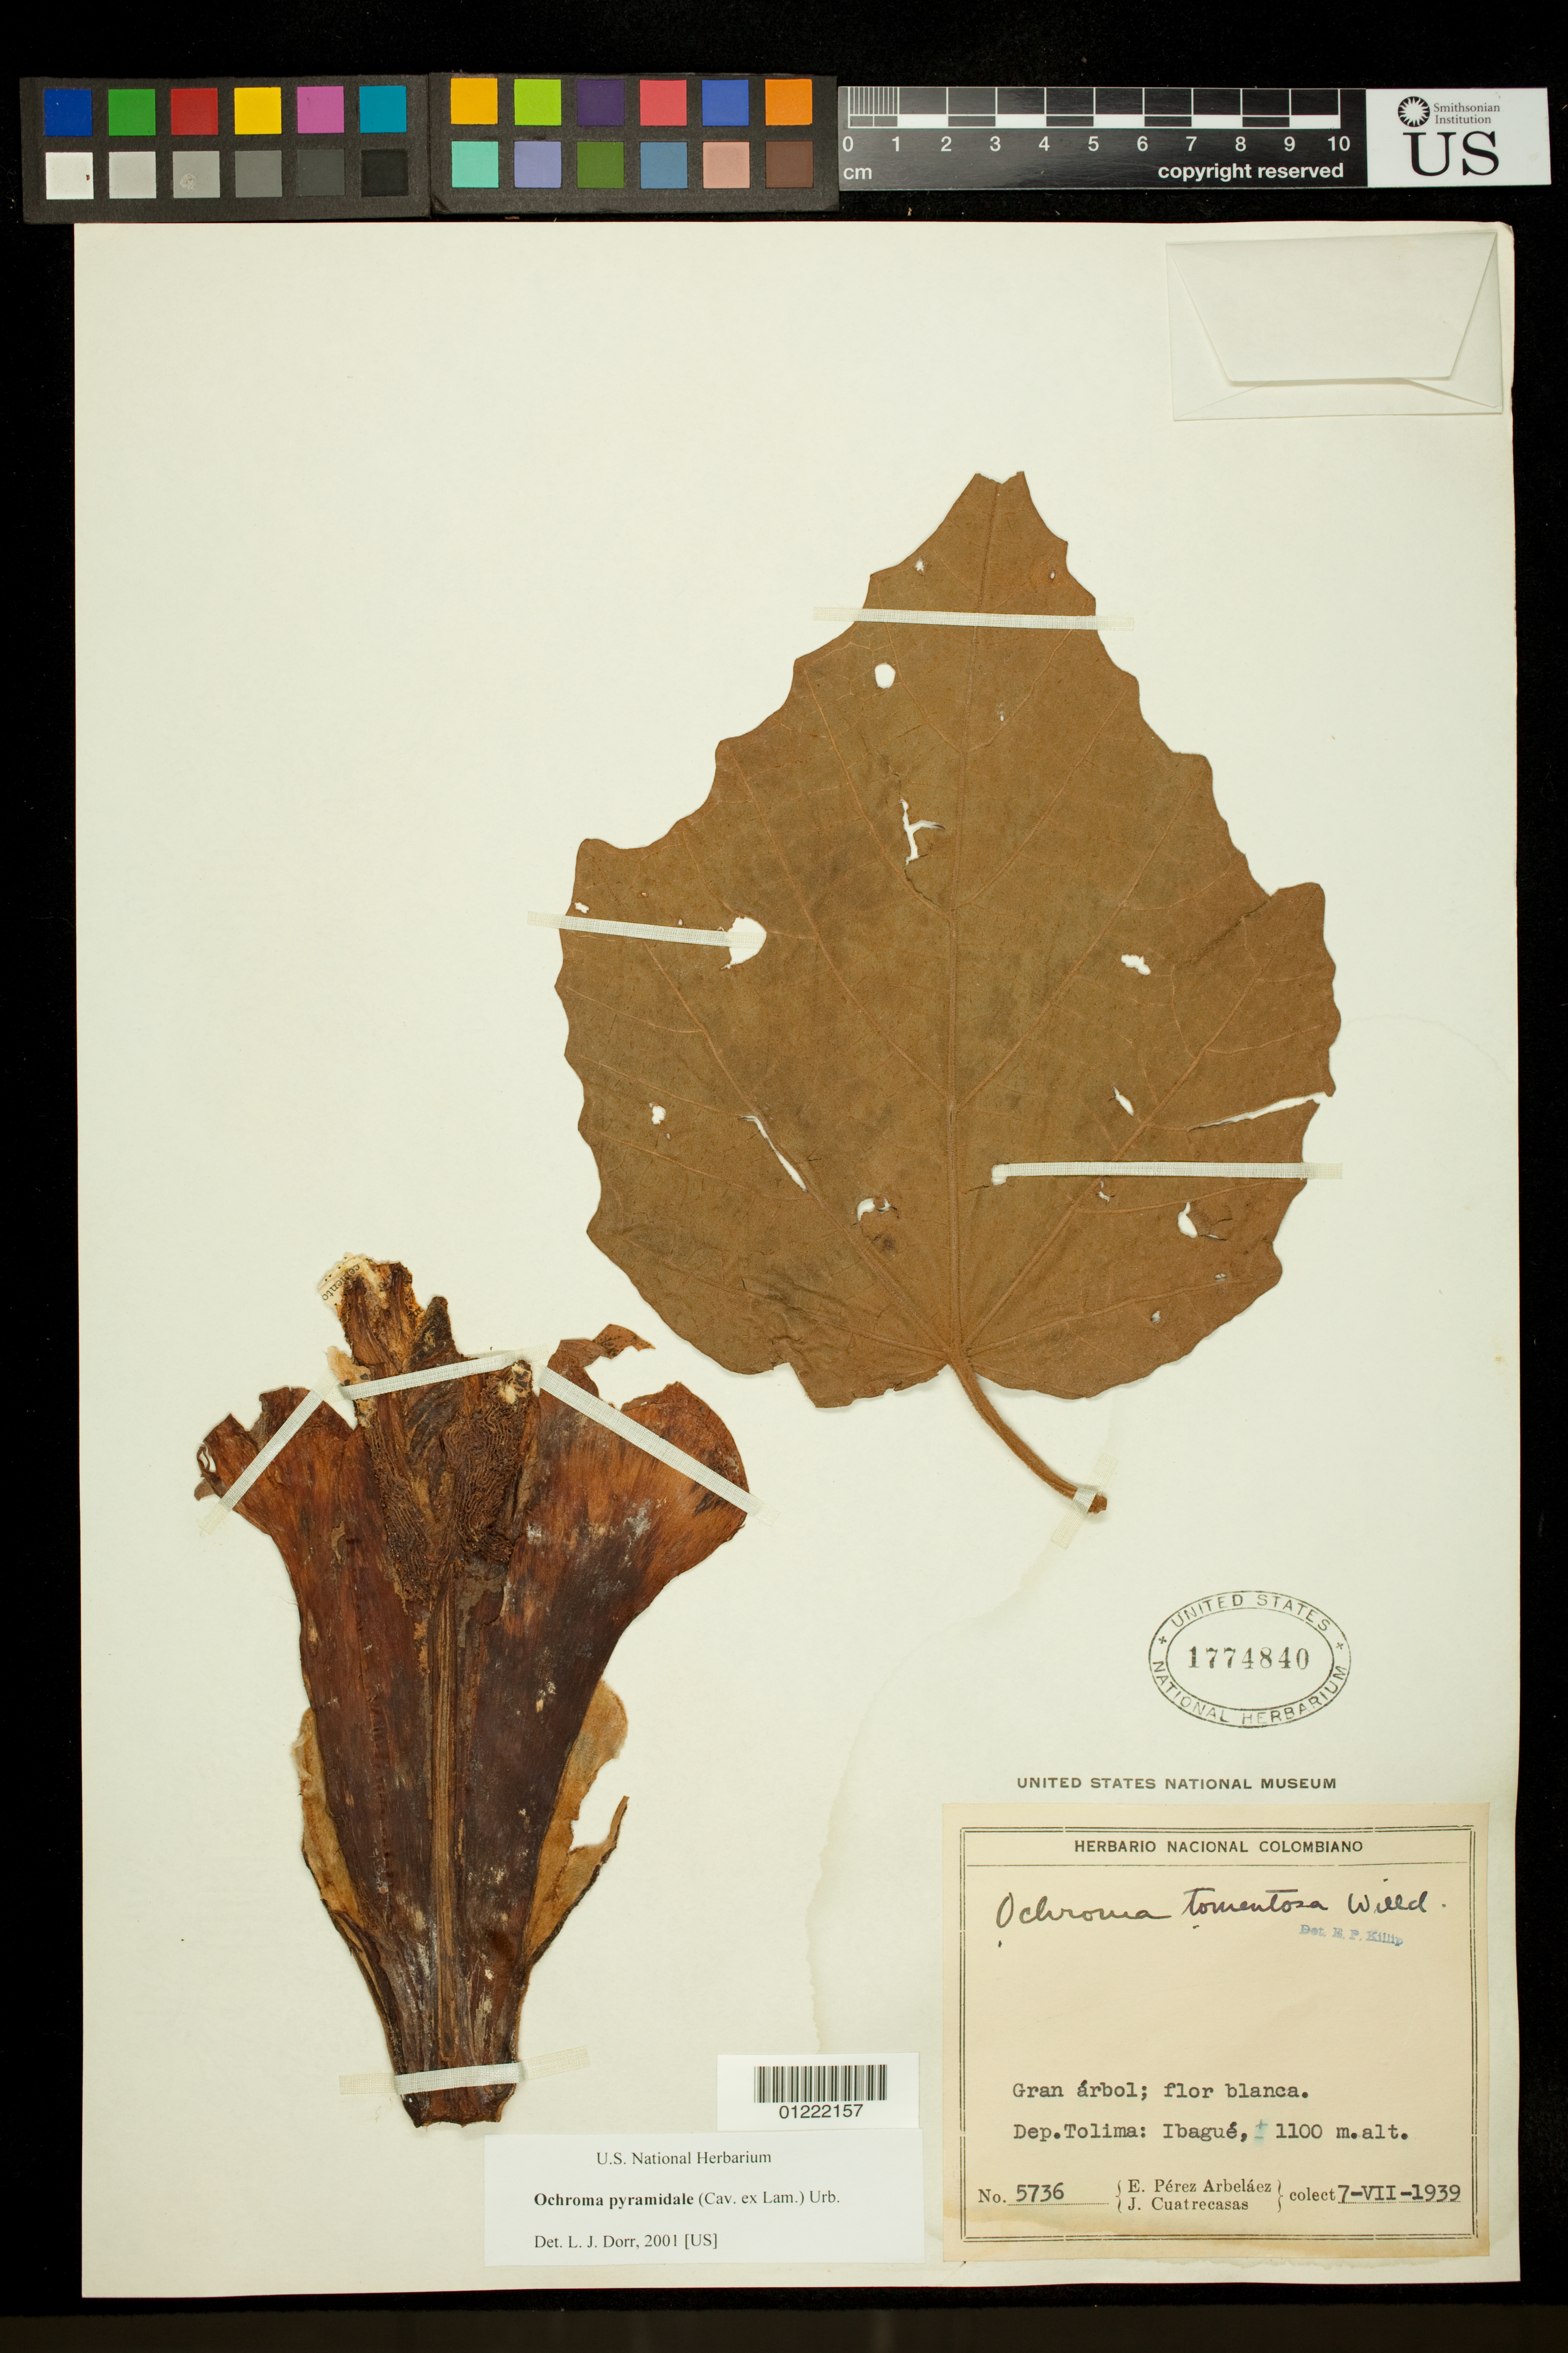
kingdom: Plantae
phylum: Tracheophyta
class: Magnoliopsida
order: Malvales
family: Malvaceae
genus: Ochroma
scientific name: Ochroma pyramidale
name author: (Cav. ex Lam.) Urb.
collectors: E. Pérez Arbeláez & J. Cuatrecasas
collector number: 5736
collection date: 1939-07-07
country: Colombia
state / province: Tolima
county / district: Ibagué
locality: Ibague.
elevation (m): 1100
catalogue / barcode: US 1774840